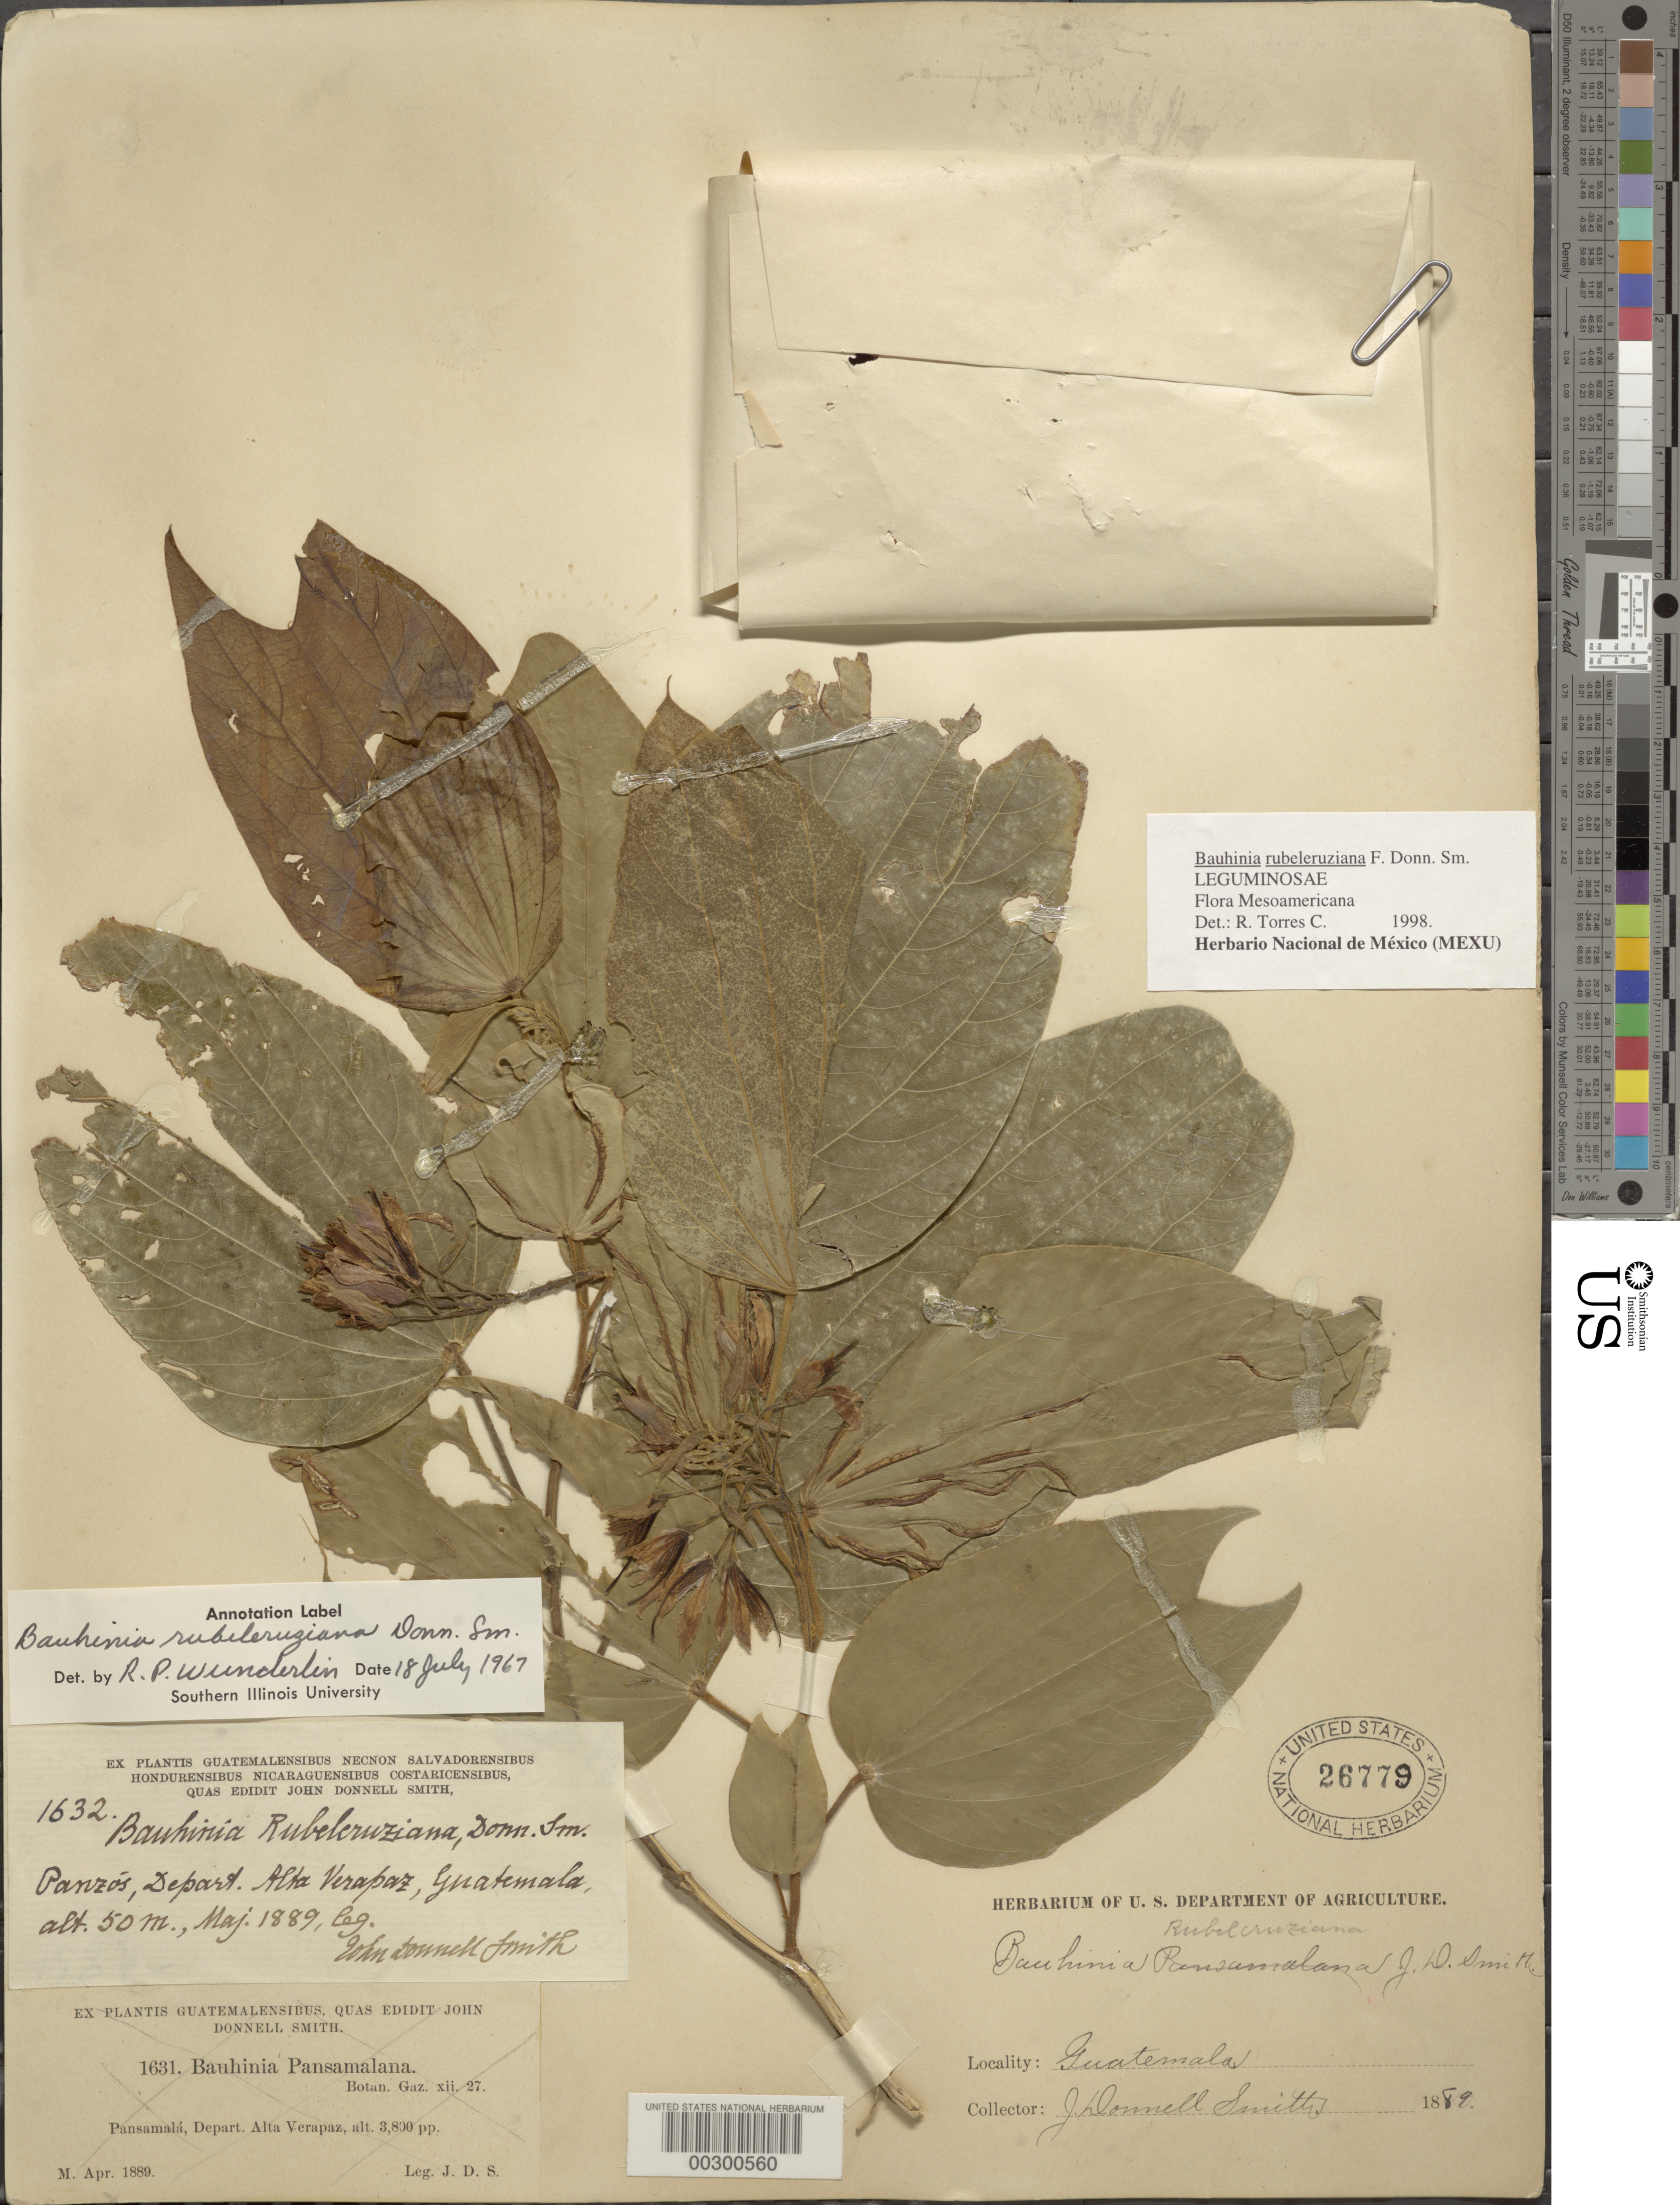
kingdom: Plantae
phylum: Tracheophyta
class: Magnoliopsida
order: Fabales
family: Fabaceae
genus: Bauhinia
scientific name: Bauhinia rubeleruziana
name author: Donn. Sm.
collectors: J. Donnell Smith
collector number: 1632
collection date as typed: May 1889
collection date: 1889-05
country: Guatemala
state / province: Alta Verapaz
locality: Panzos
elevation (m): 50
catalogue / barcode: US 26779